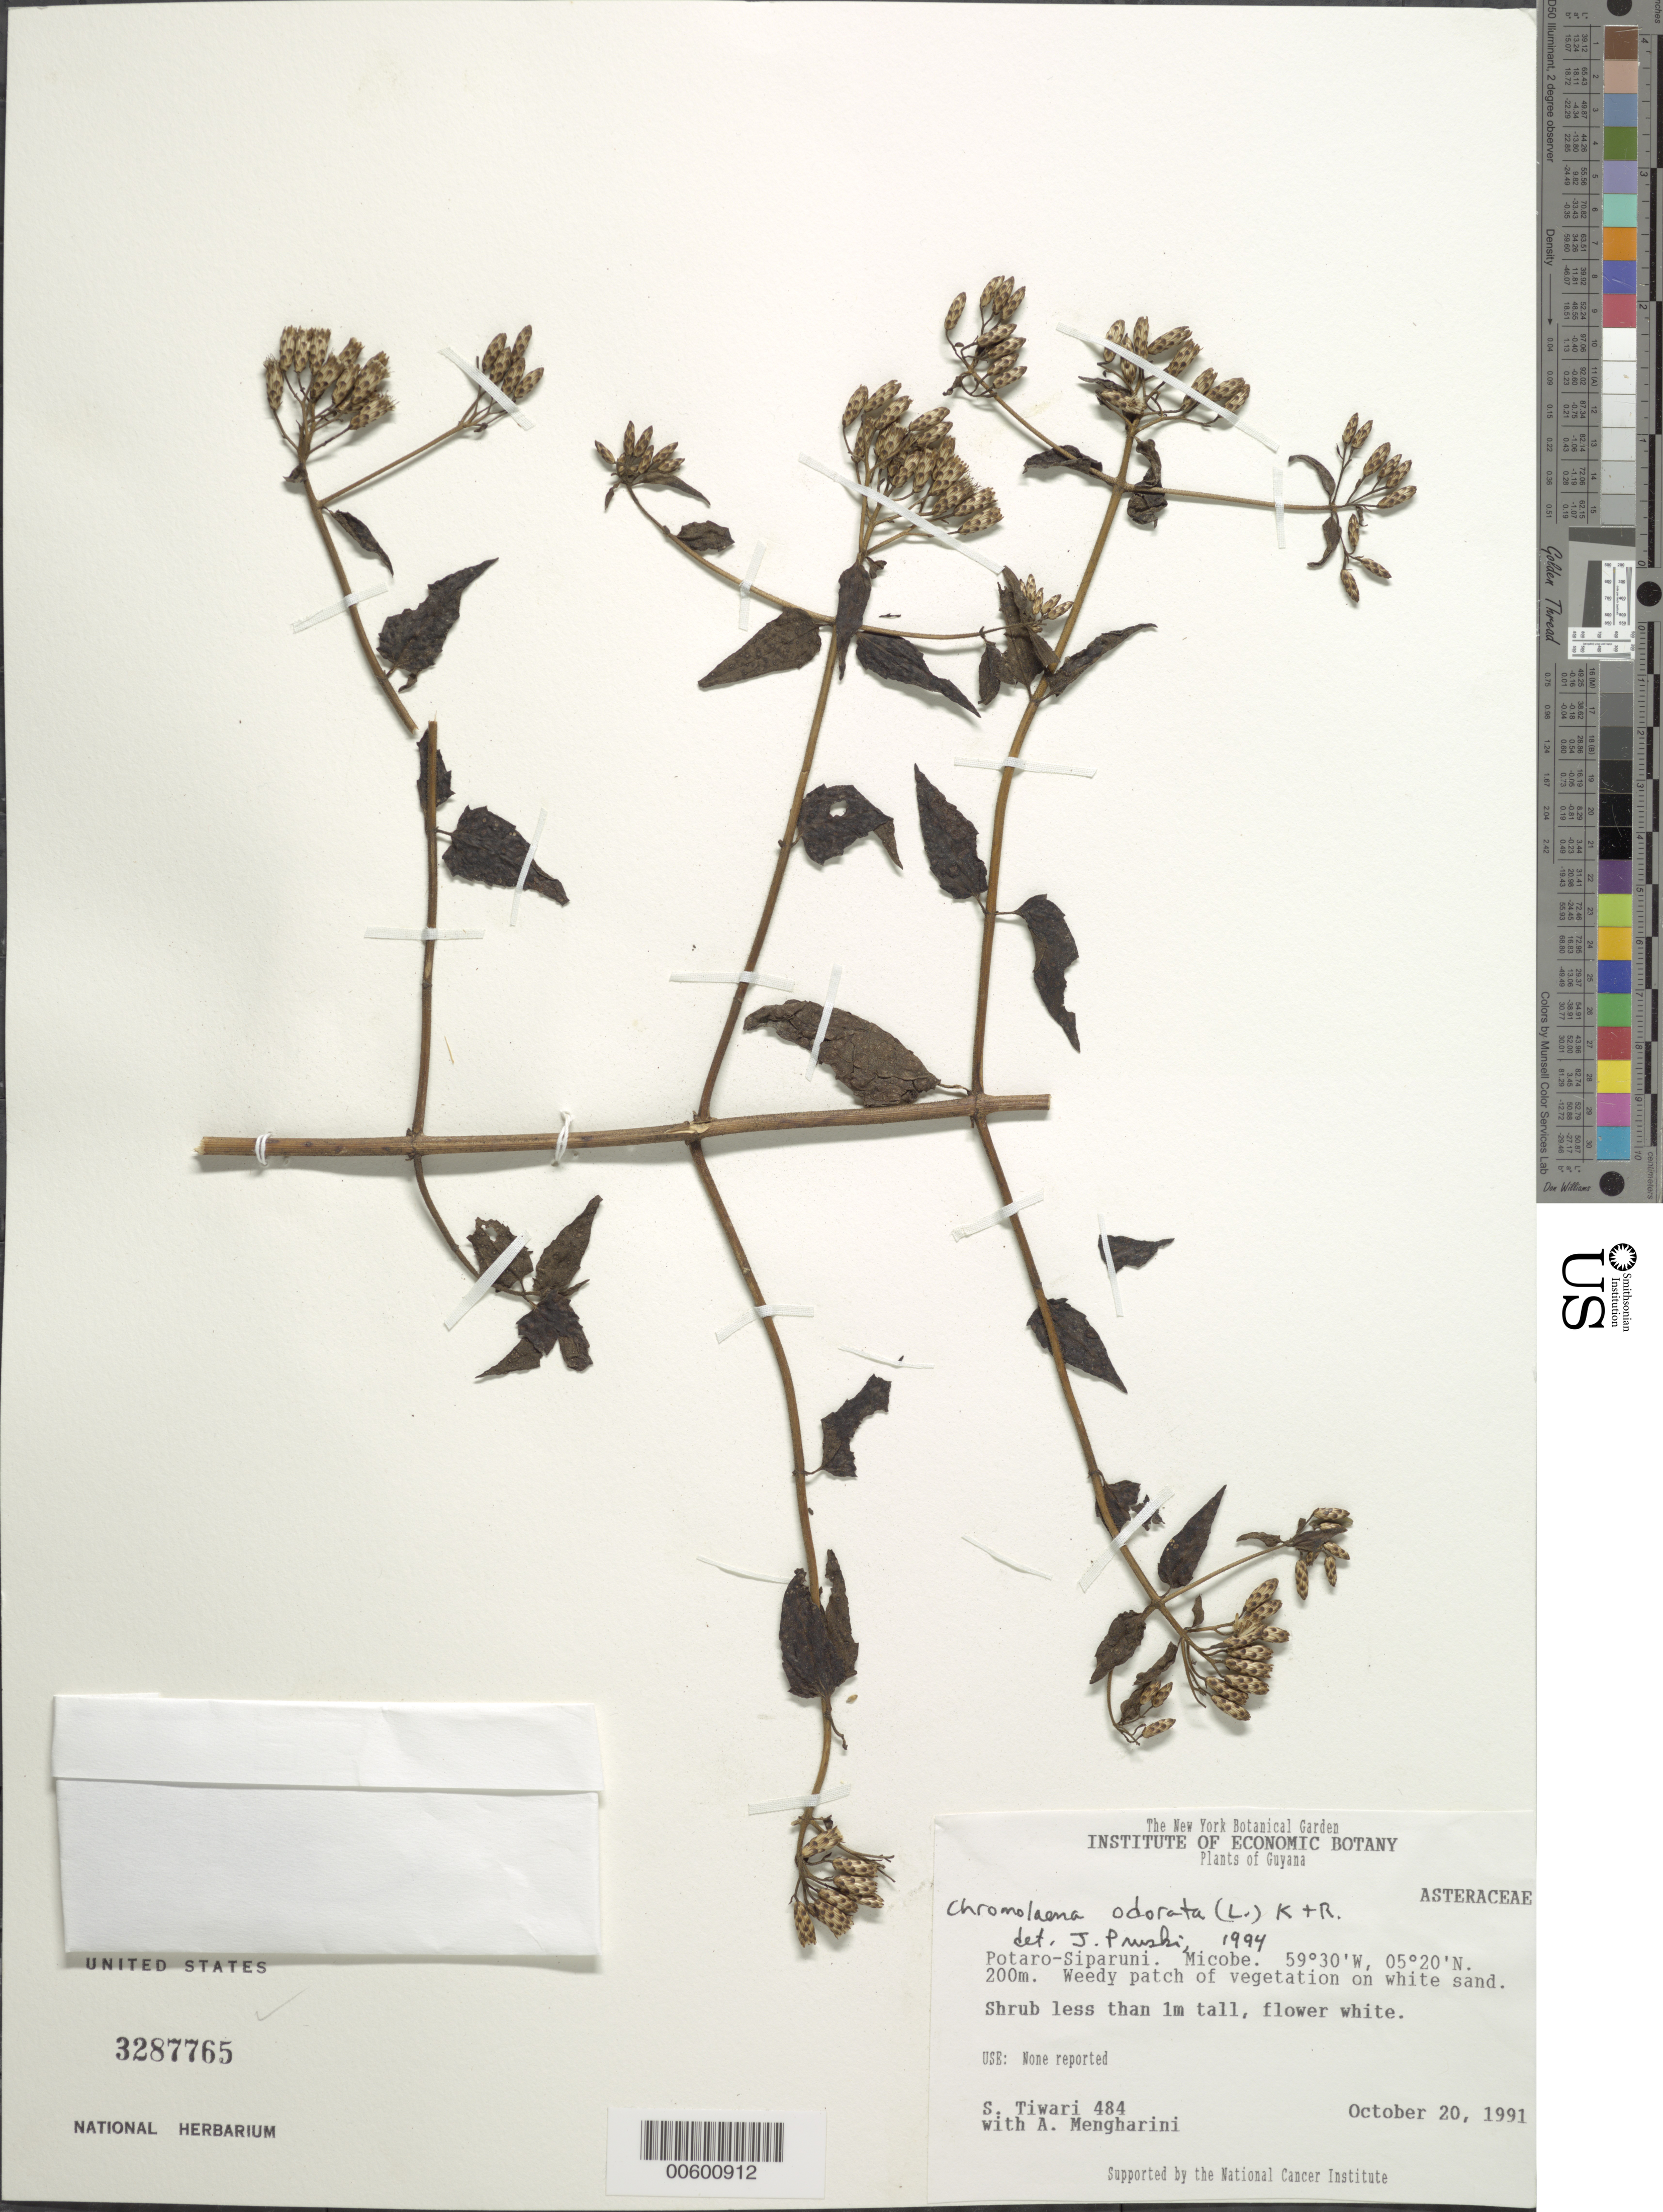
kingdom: Plantae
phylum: Tracheophyta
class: Magnoliopsida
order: Asterales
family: Asteraceae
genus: Chromolaena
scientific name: Chromolaena odorata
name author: (L.) R.M. King & H. Rob.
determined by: Pruski, J. F.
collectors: S. Tiwari & A. Mengharini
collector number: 484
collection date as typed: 20-Oct-91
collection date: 1991-10-20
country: Guyana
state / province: Potaro-Siparuni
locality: Micobe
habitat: Weedy patch of vegetation on white sand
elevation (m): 200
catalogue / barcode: US 3287765